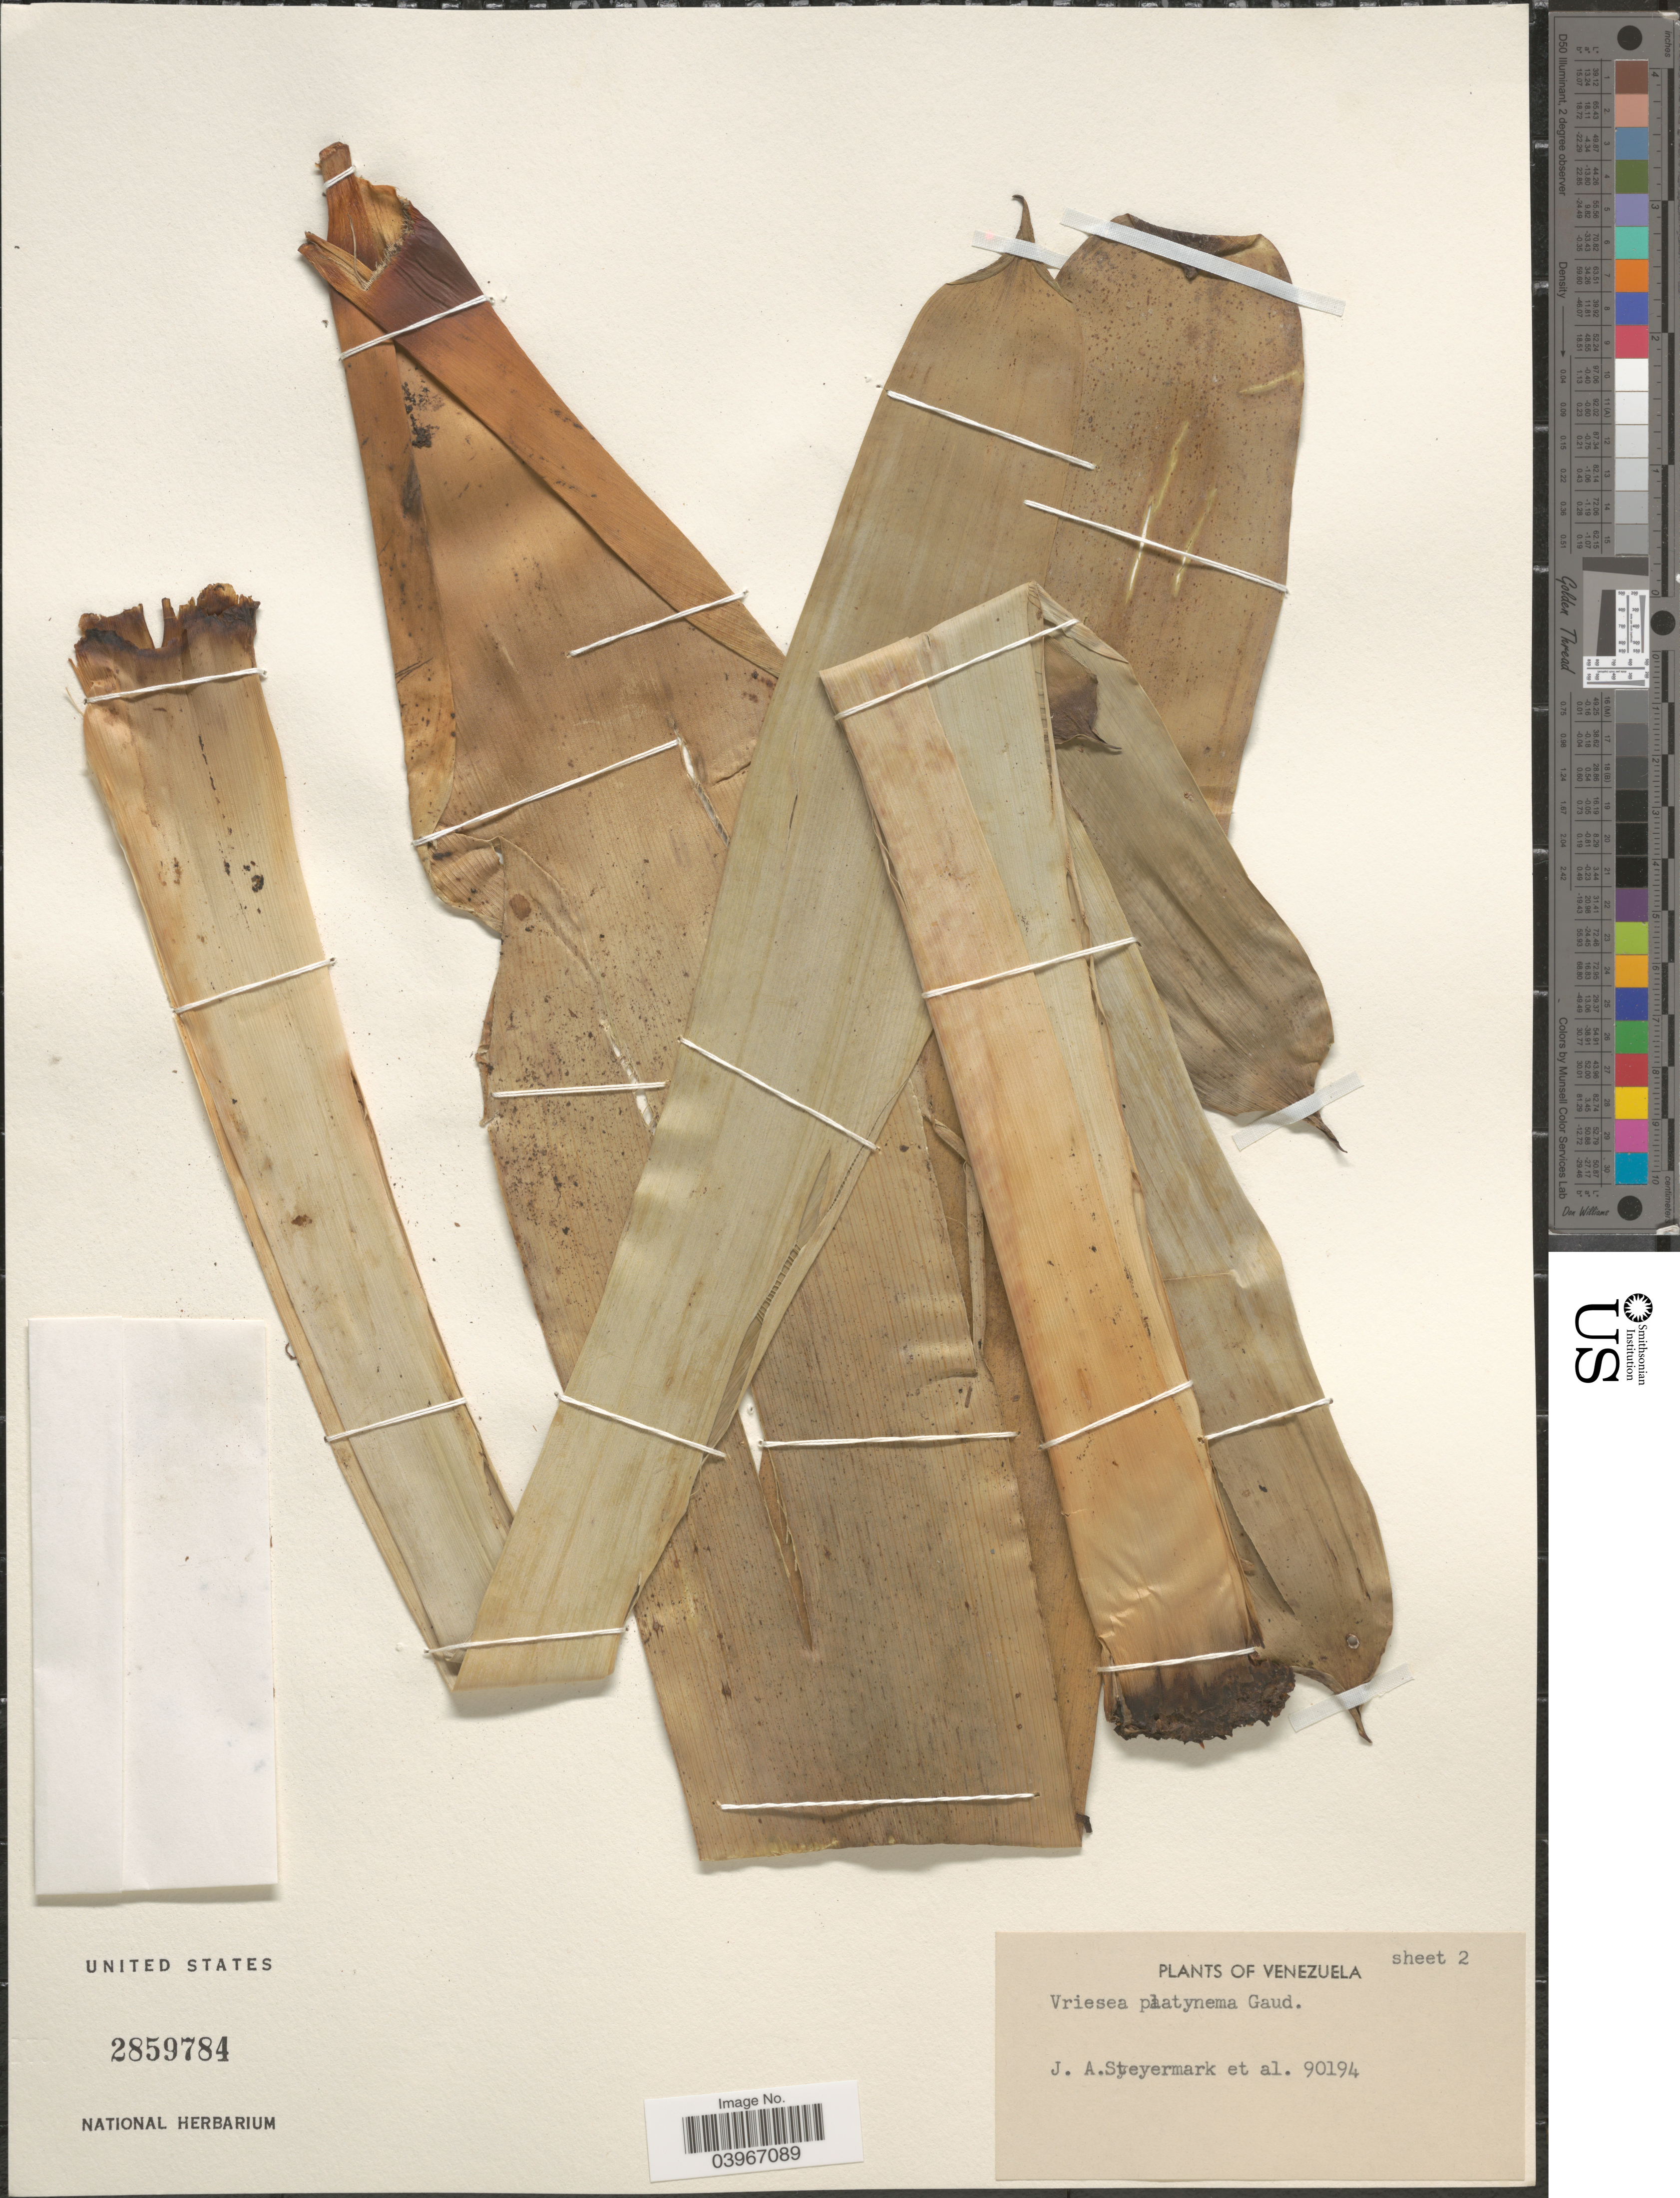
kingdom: Plantae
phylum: Tracheophyta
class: Liliopsida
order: Poales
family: Bromeliaceae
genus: Vriesea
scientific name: Vriesea platynema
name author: Gaudich.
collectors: J. Steyermark & et al.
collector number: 90194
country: Venezuela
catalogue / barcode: US 2859784